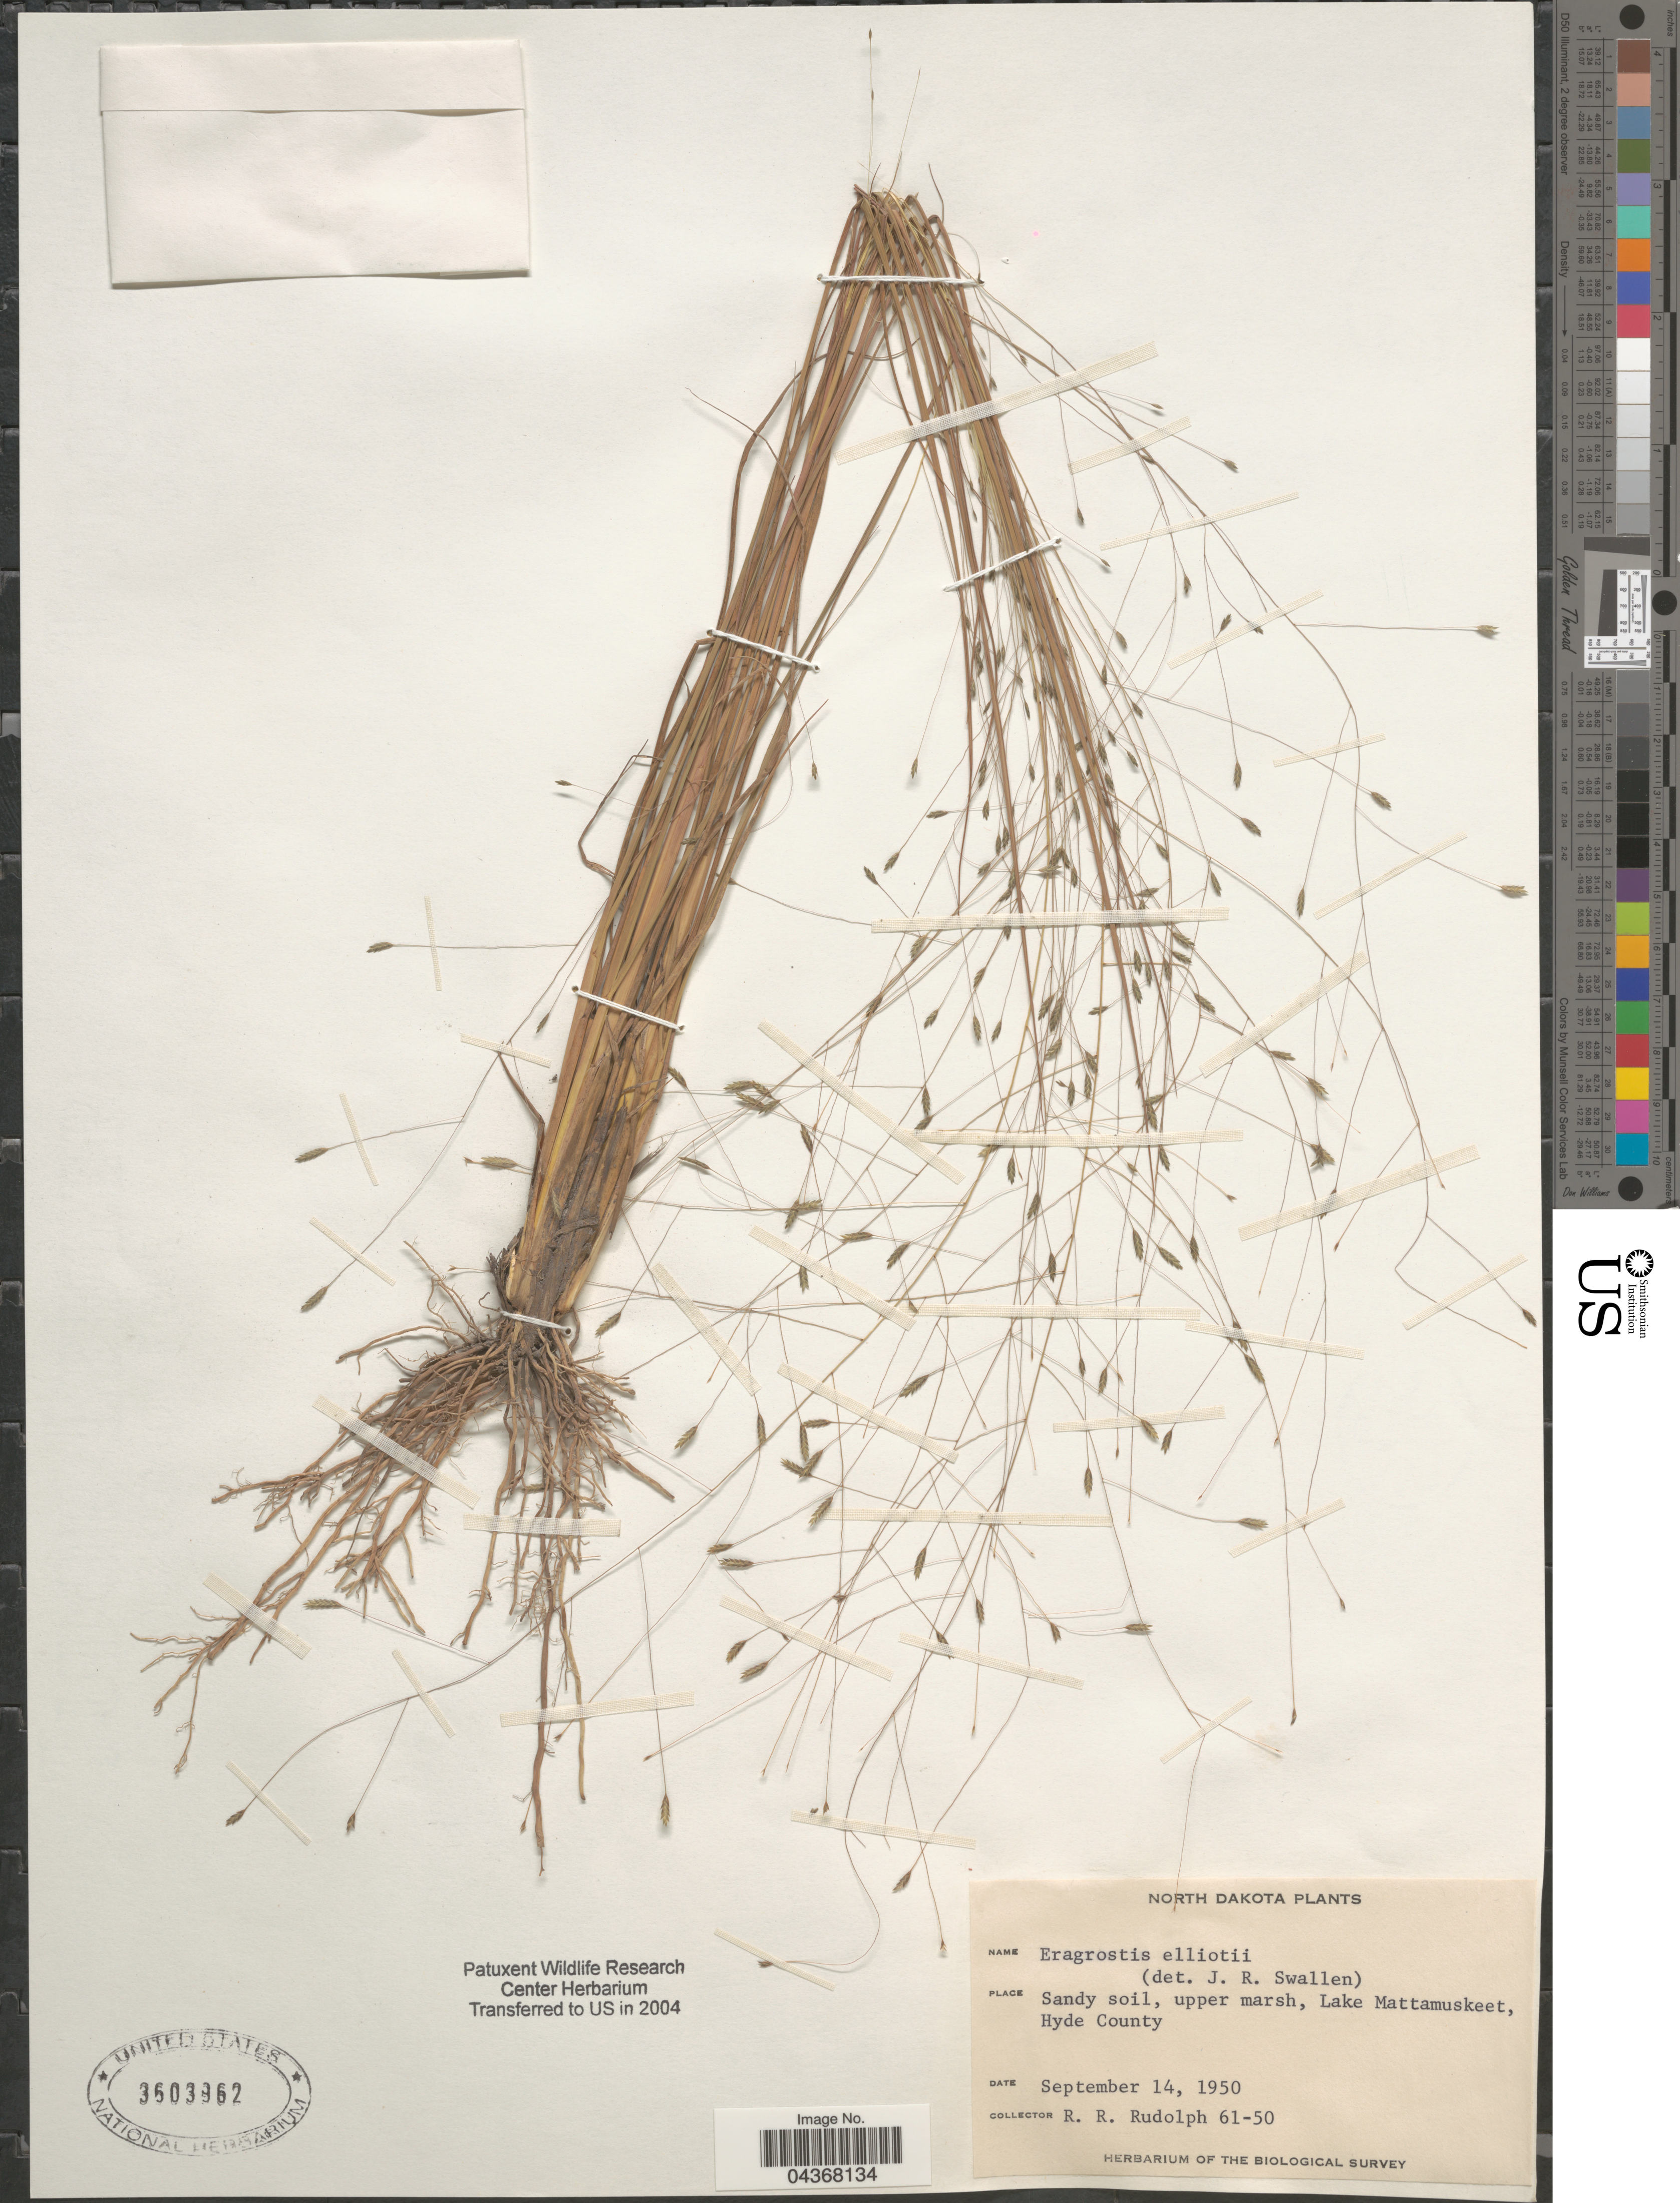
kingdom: Plantae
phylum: Tracheophyta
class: Liliopsida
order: Poales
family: Poaceae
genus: Eragrostis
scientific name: Eragrostis elliottii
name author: S. Watson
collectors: R. Rudolph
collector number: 61-50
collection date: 1950-09-14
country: United States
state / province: North Dakota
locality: Sandy soil, upper marsh, Lake Mattamuskeet, Hyde County. The Biological Survey.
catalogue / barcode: US 3603962